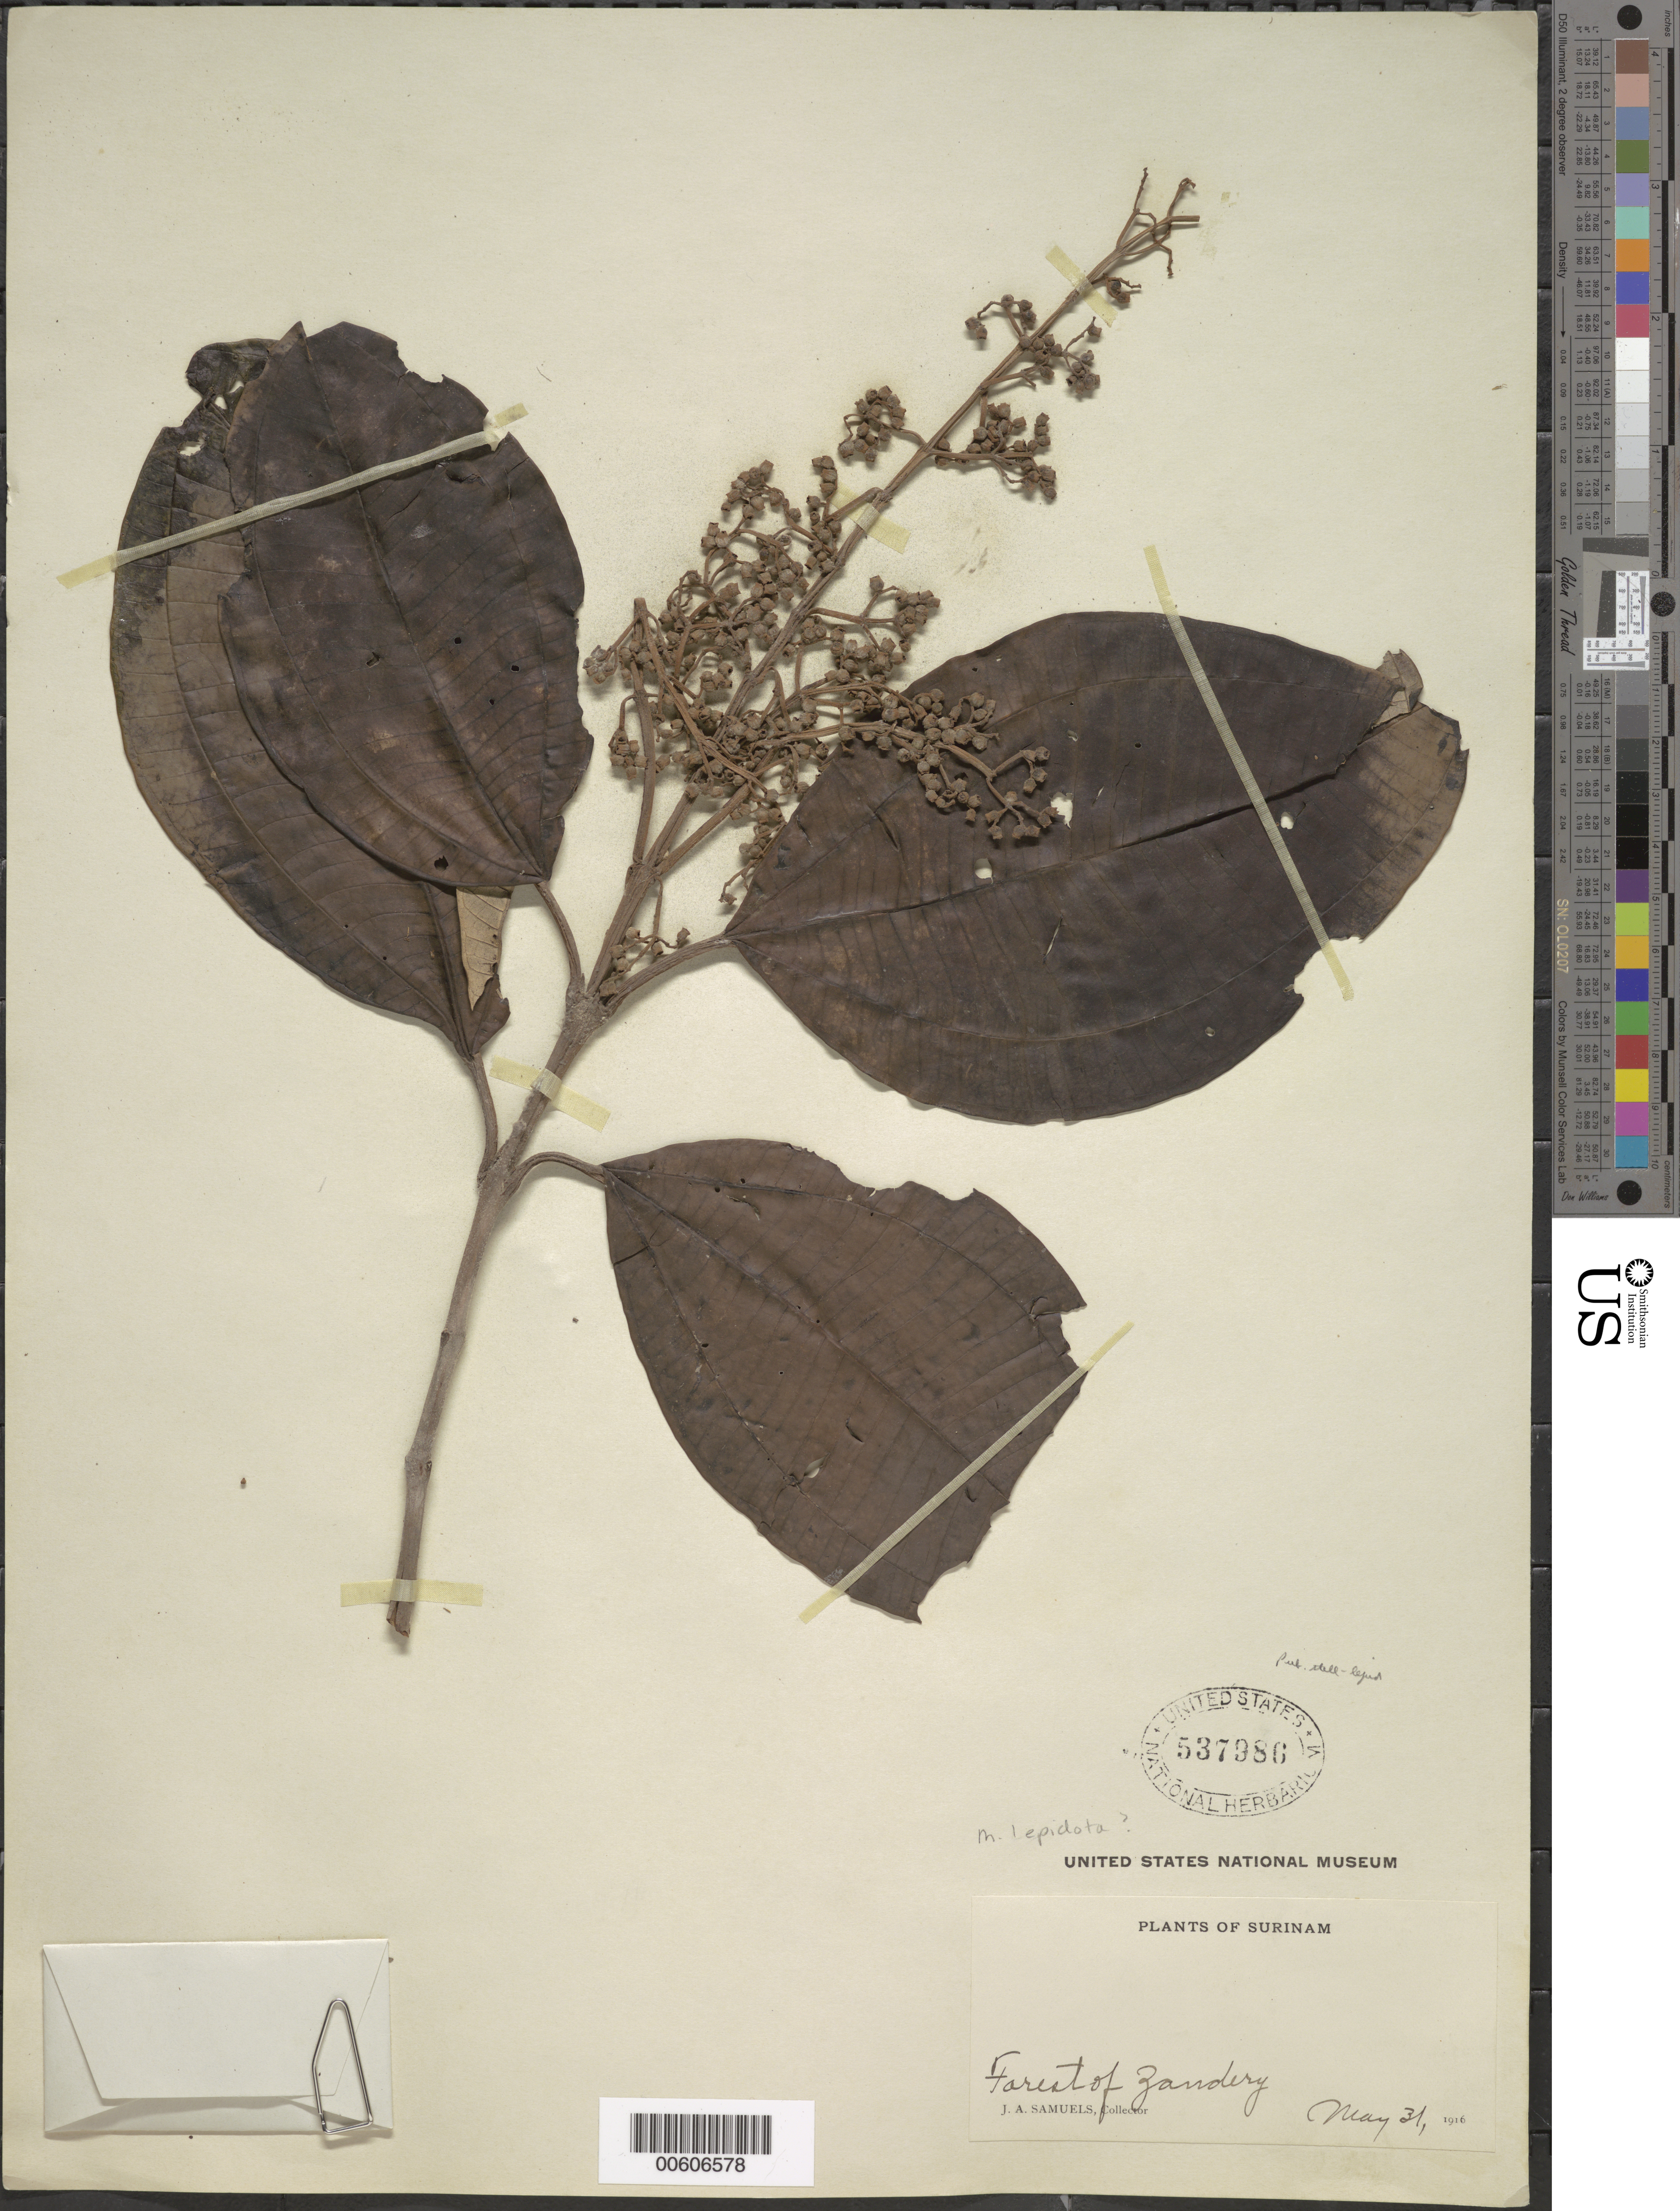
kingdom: Plantae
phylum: Tracheophyta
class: Magnoliopsida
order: Myrtales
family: Melastomataceae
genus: Miconia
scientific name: Miconia lepidota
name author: Schrank & Mart. ex DC.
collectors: J. A. Samuels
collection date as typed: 31-May-16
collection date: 1916-05-31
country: Suriname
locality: Zanderij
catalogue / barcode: US 537986